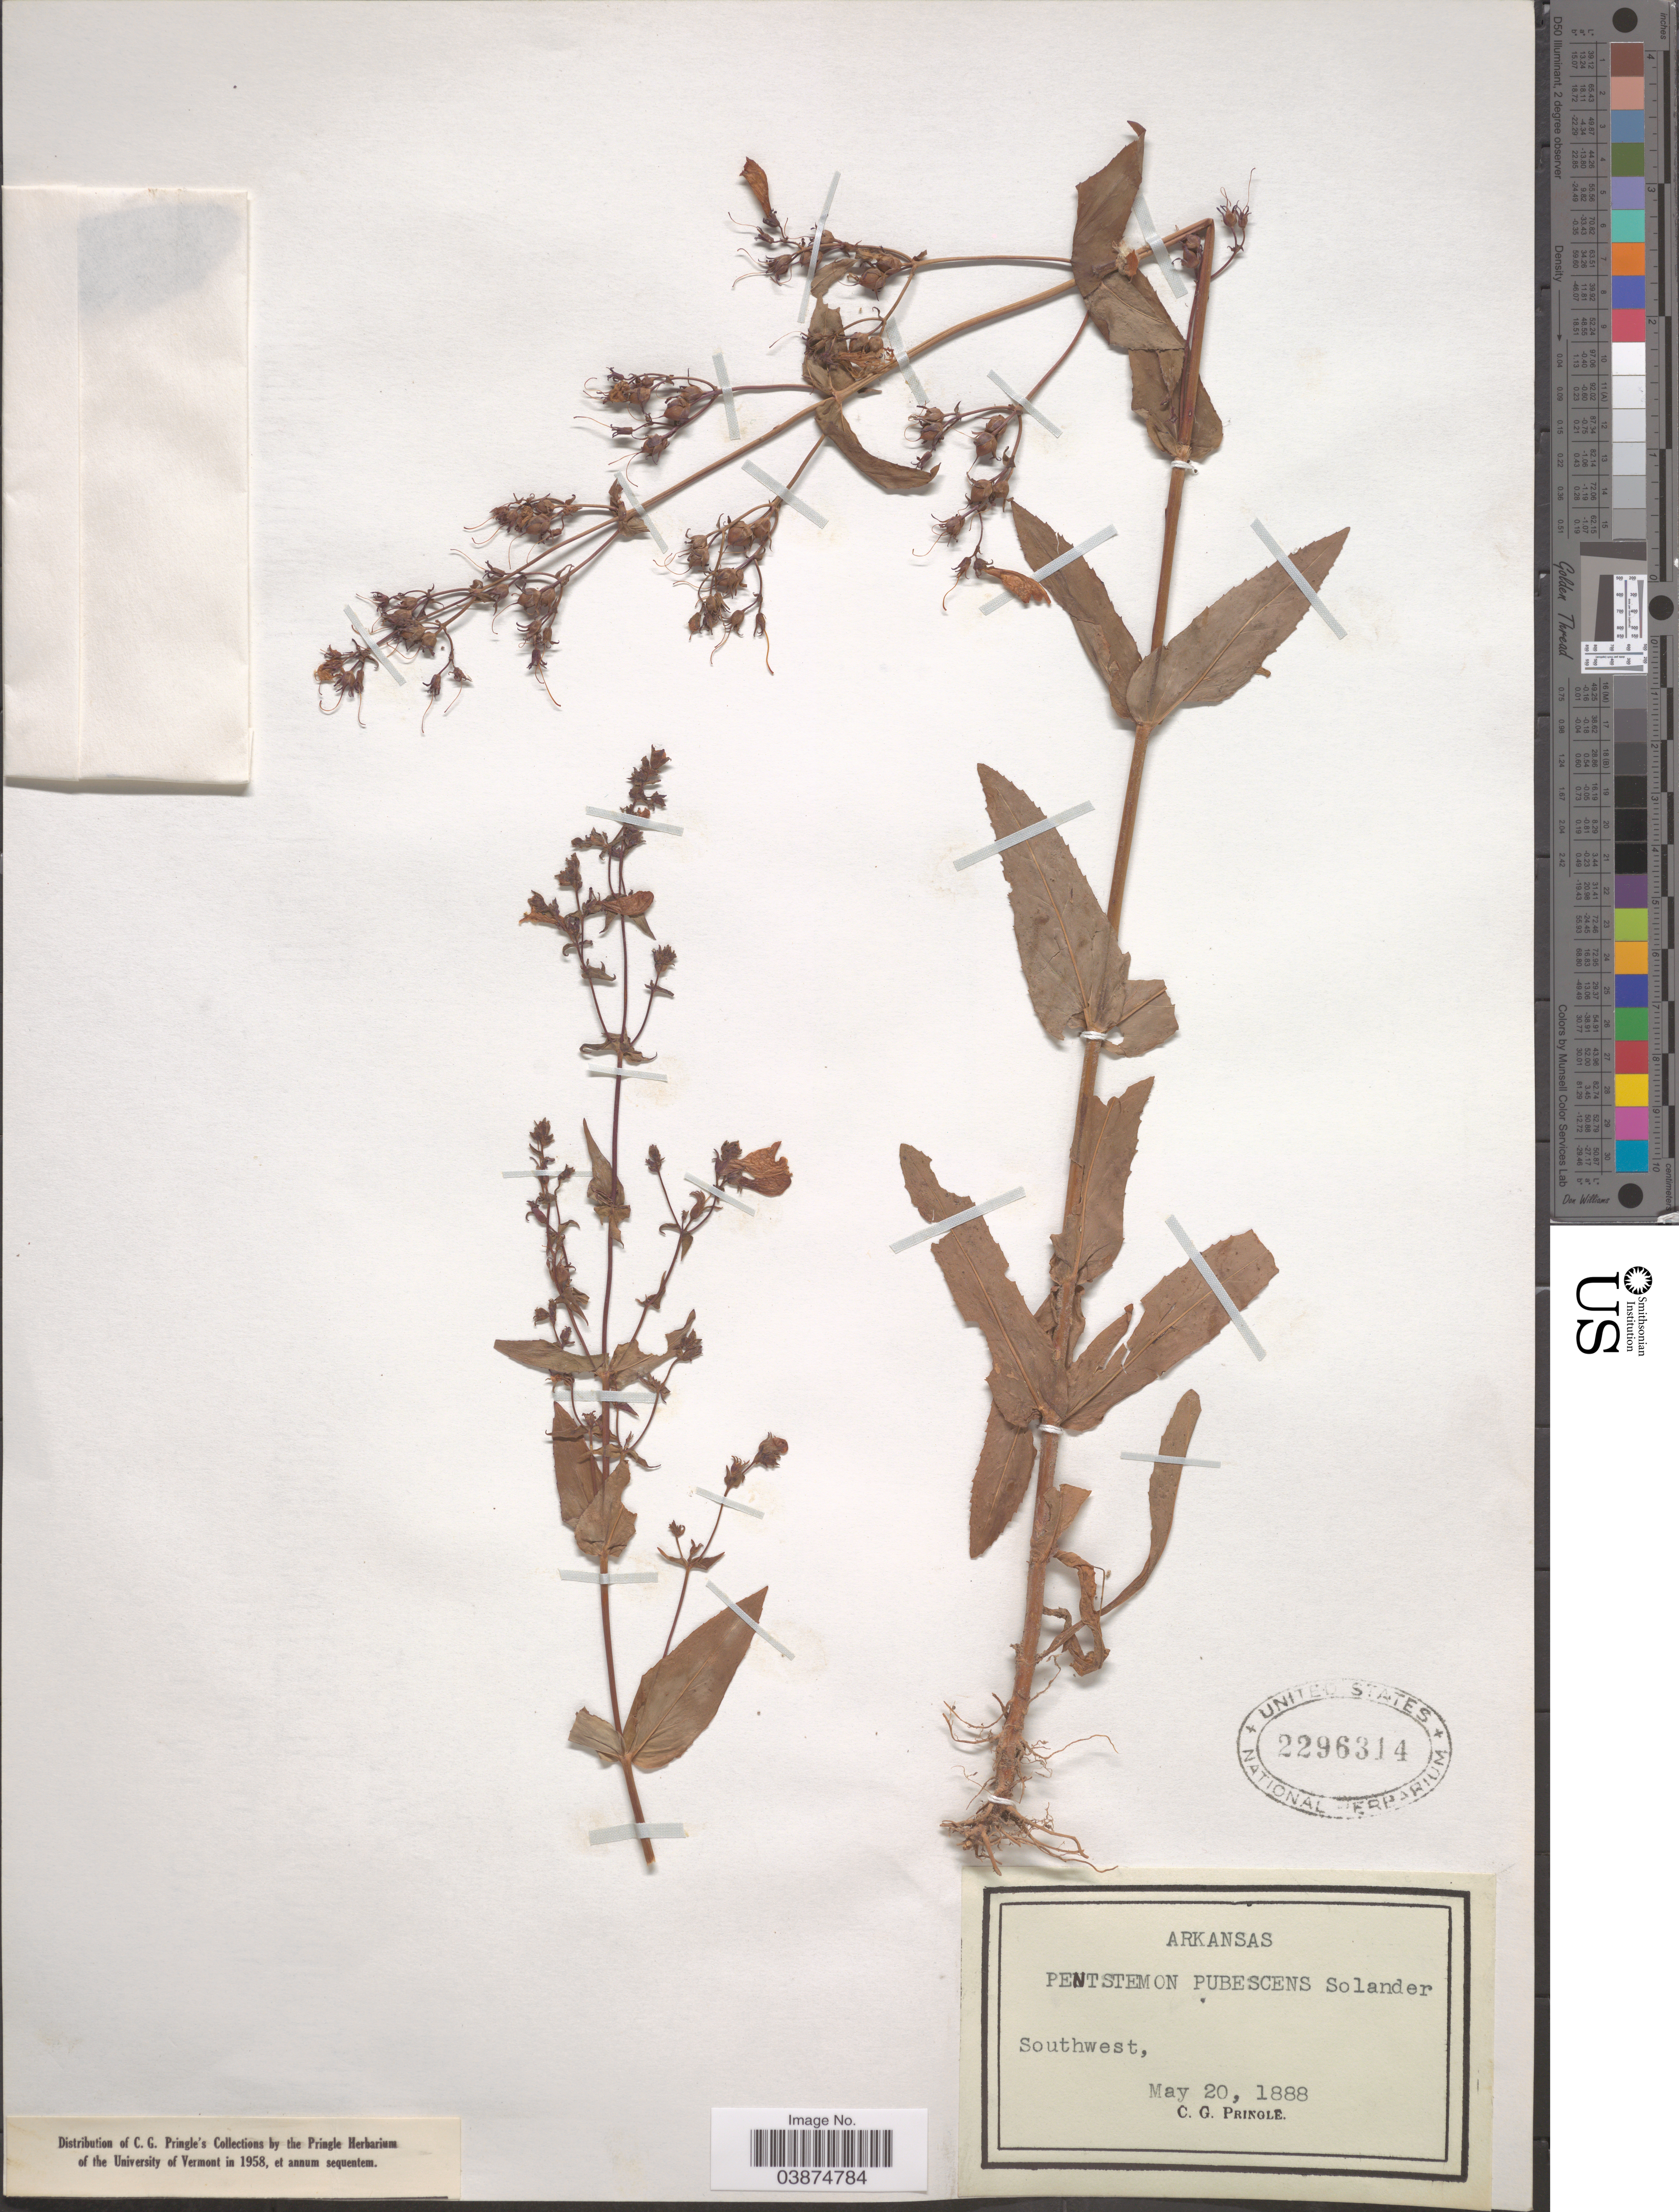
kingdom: Plantae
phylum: Tracheophyta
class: Magnoliopsida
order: Lamiales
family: Plantaginaceae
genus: Penstemon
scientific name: Penstemon digitalis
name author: Nutt. ex Sims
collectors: C. G. Pringle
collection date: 1888-05-20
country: United States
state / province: Arkansas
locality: Southwest,.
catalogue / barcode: US 2296314